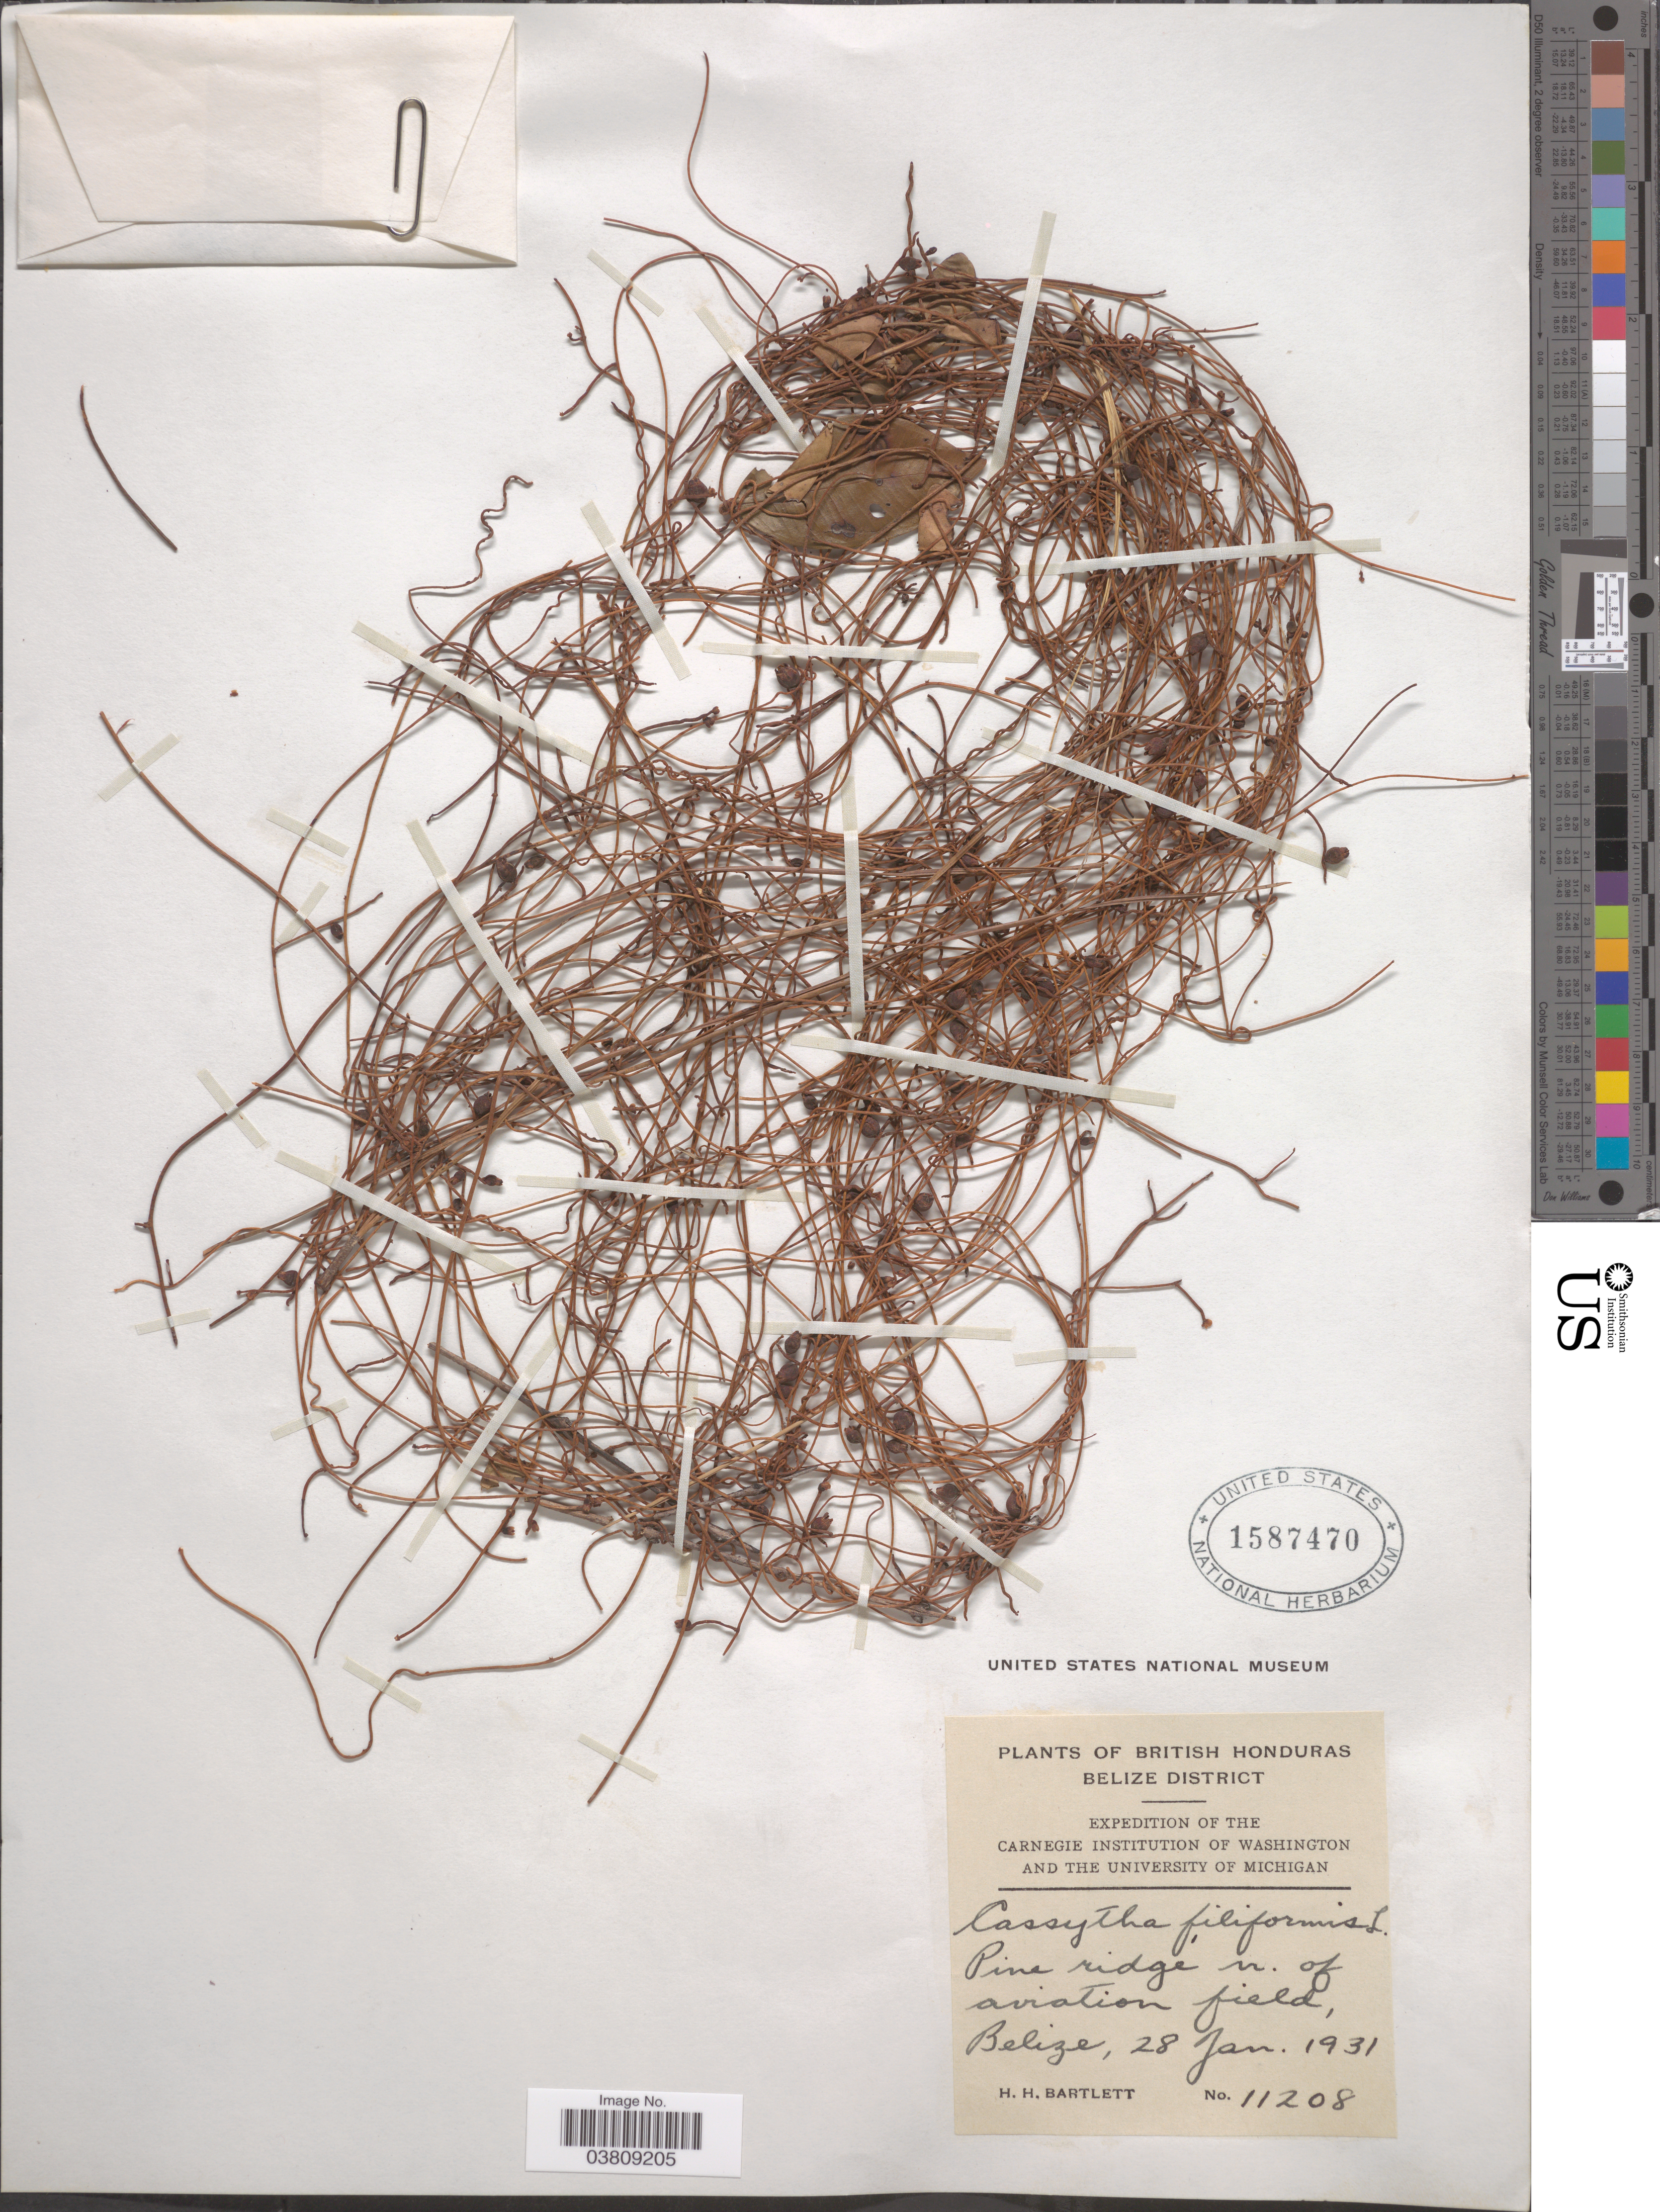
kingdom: Plantae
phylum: Tracheophyta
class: Magnoliopsida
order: Laurales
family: Lauraceae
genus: Cassytha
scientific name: Cassytha filiformis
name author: L.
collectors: H. H. Bartlett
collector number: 11208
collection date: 1931-01-28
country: Belize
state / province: Belize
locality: British Honduras. Belize District. Pine ridge n. of aviation field.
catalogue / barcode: US 1587470